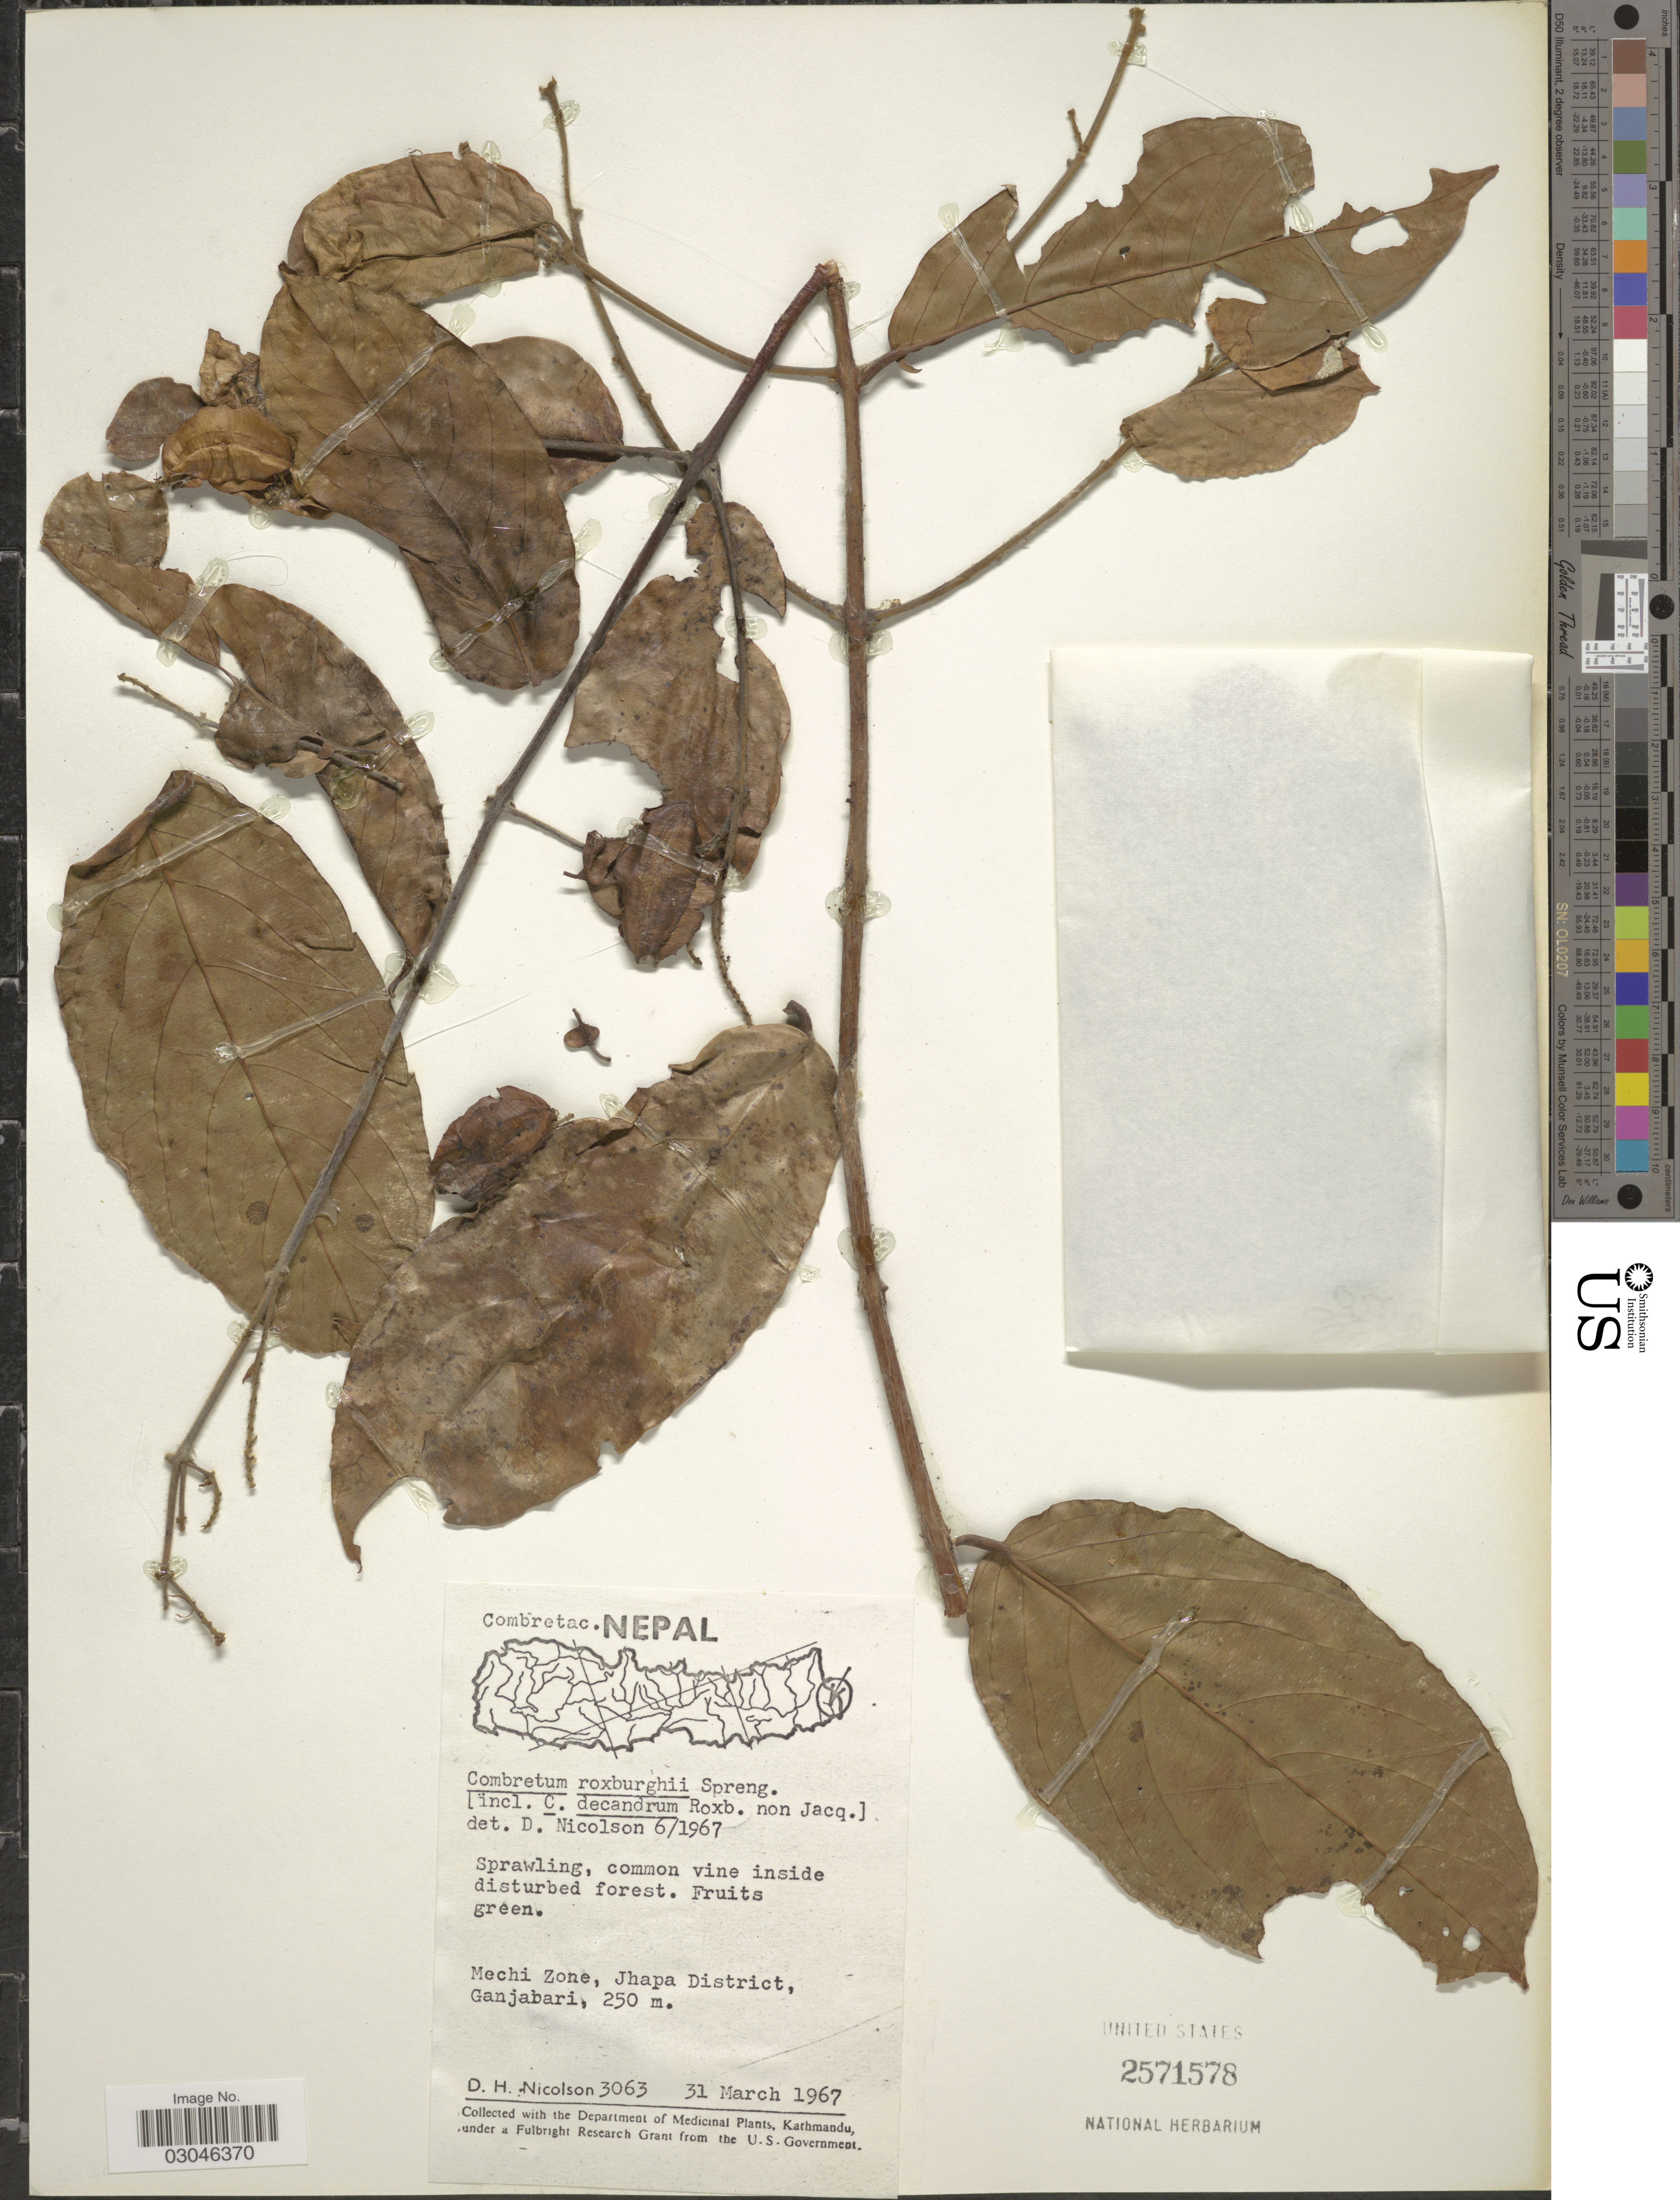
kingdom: Plantae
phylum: Tracheophyta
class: Magnoliopsida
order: Myrtales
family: Combretaceae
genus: Combretum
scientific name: Combretum roxburghii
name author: Spreng.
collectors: D. H. Nicolson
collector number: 3063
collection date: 1967-03-31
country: Nepal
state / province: Mechi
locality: Mechi Zone, Jhapa District, Ganjabari.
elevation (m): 250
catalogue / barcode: US 2571578